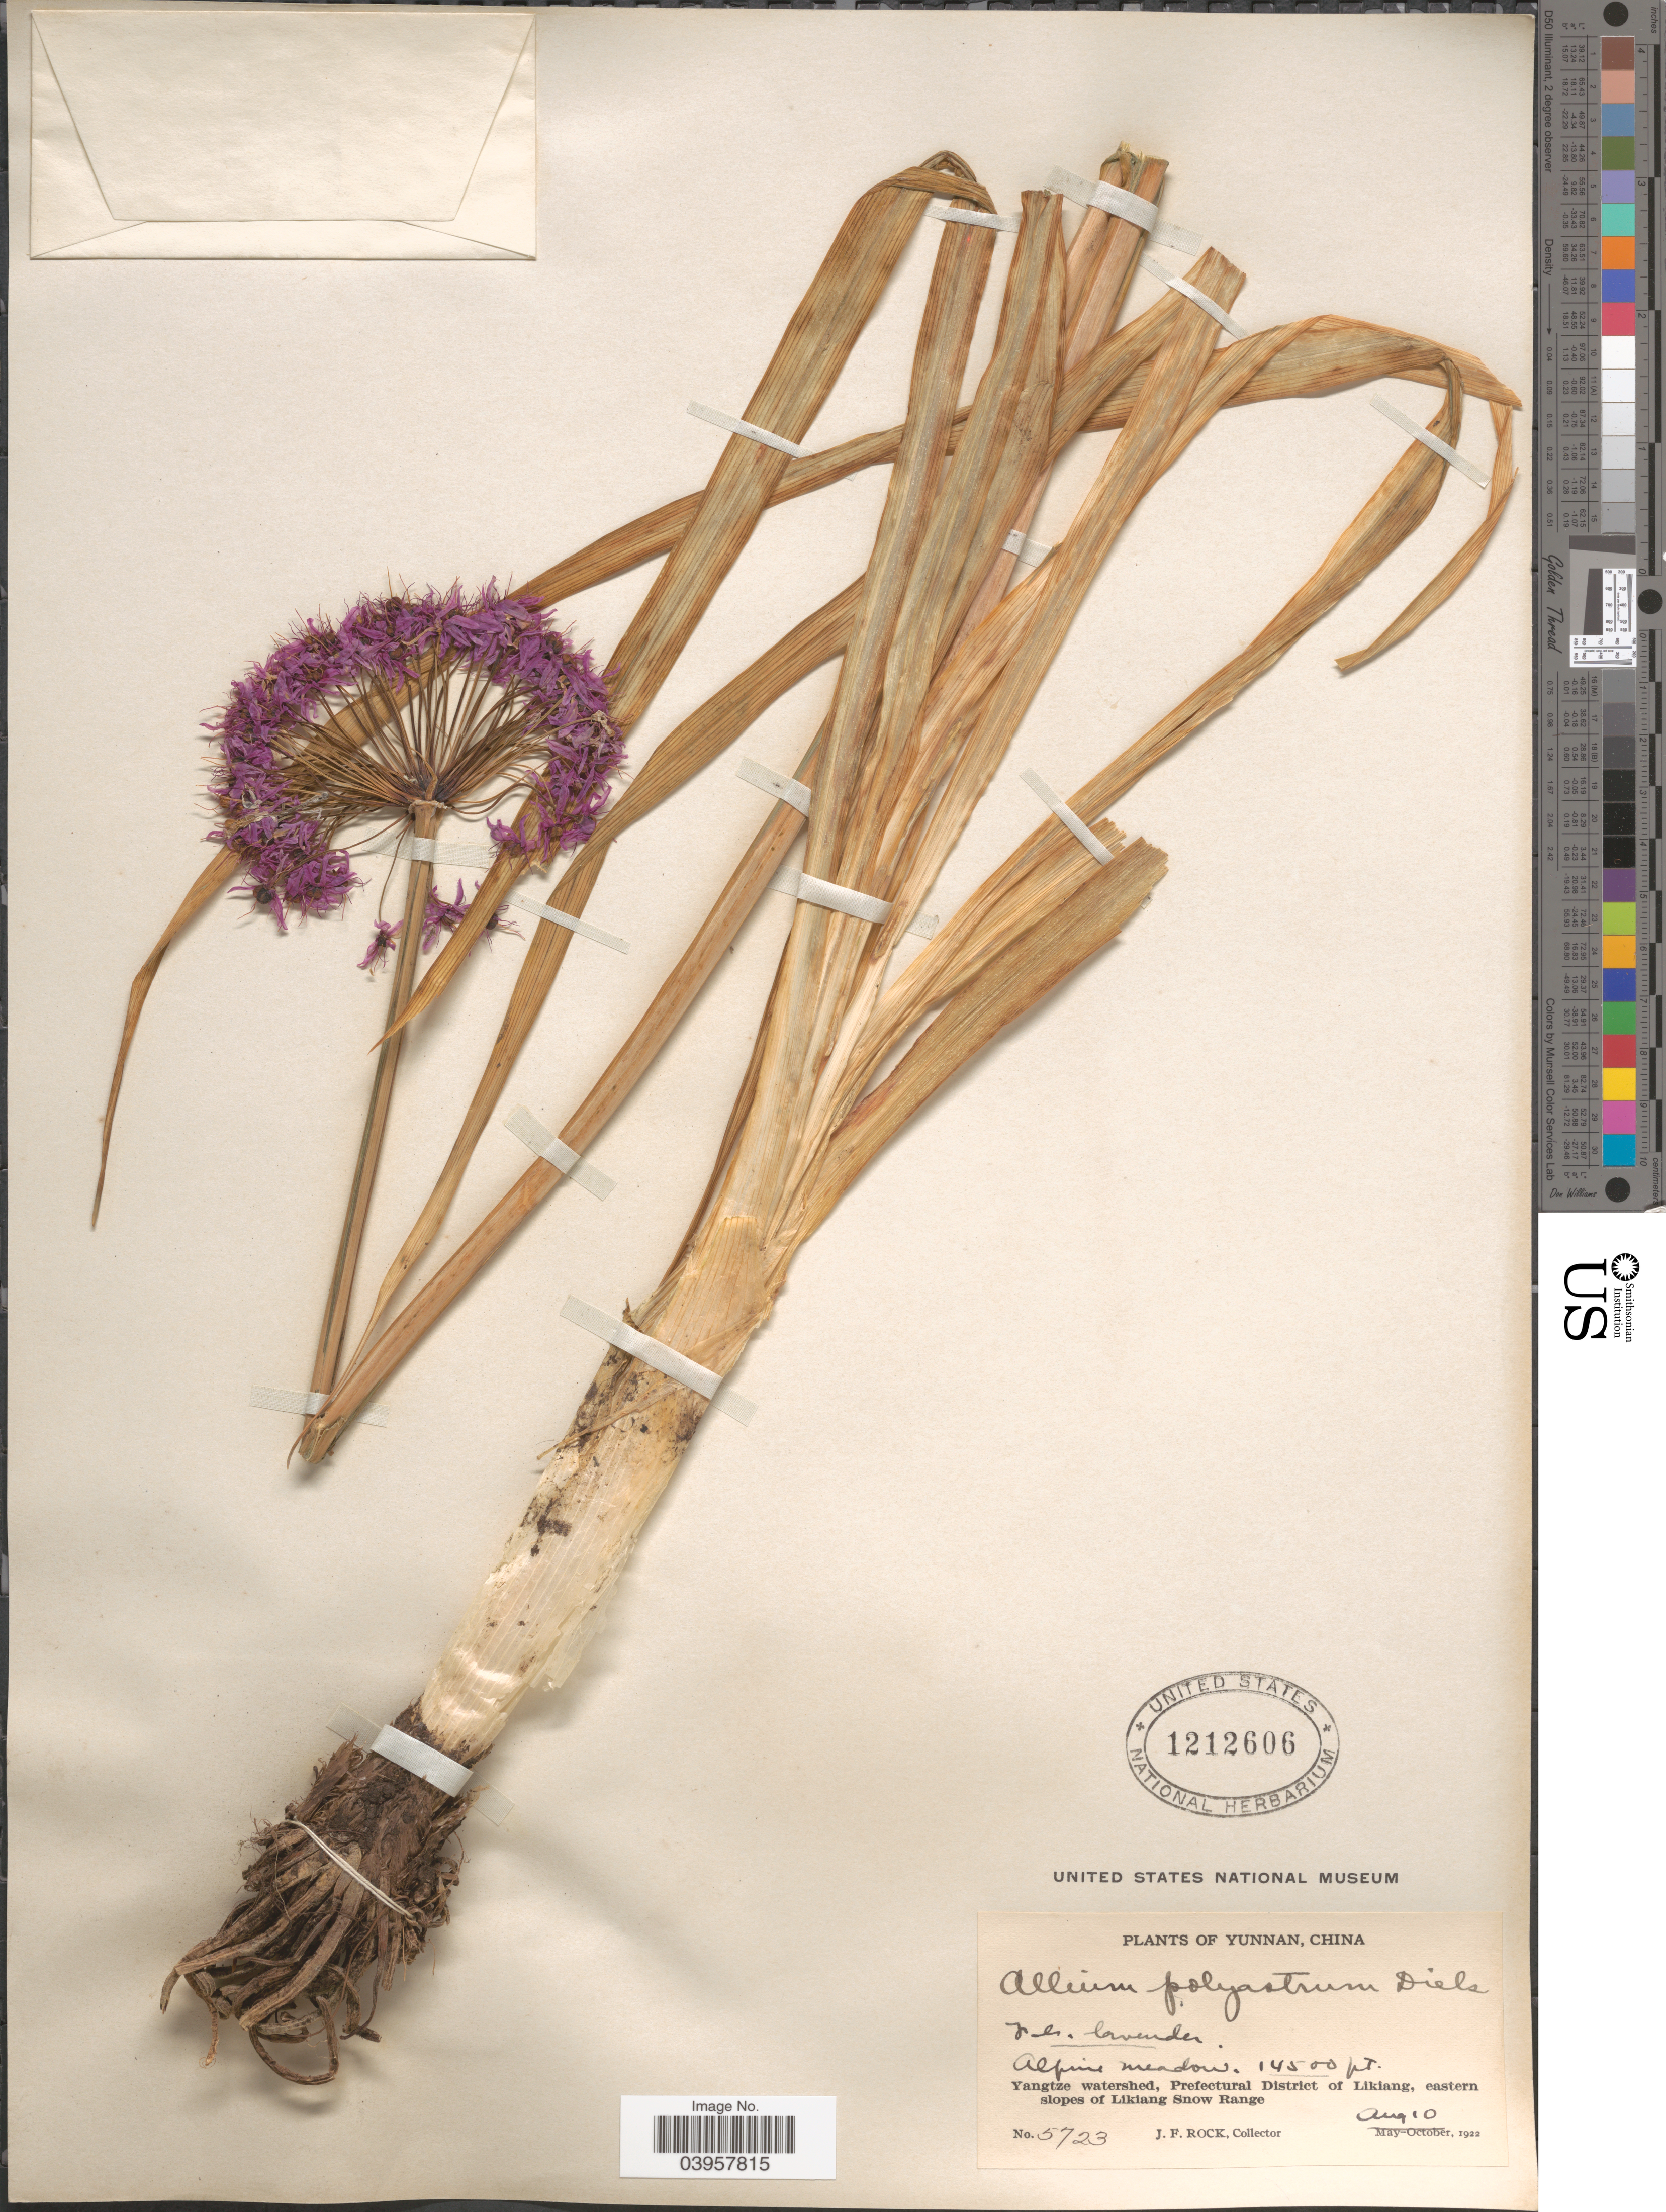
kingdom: Plantae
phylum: Tracheophyta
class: Liliopsida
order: Asparagales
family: Amaryllidaceae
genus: Allium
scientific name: Allium polyastrum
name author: Diels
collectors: J. Rock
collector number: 5723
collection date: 1922-08-10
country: China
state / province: Yunnan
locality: Yangtze watershed, Prefectural District of Likiang, eastern slopes of Likiang Snow Range.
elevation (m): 4420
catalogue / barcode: US 1212606